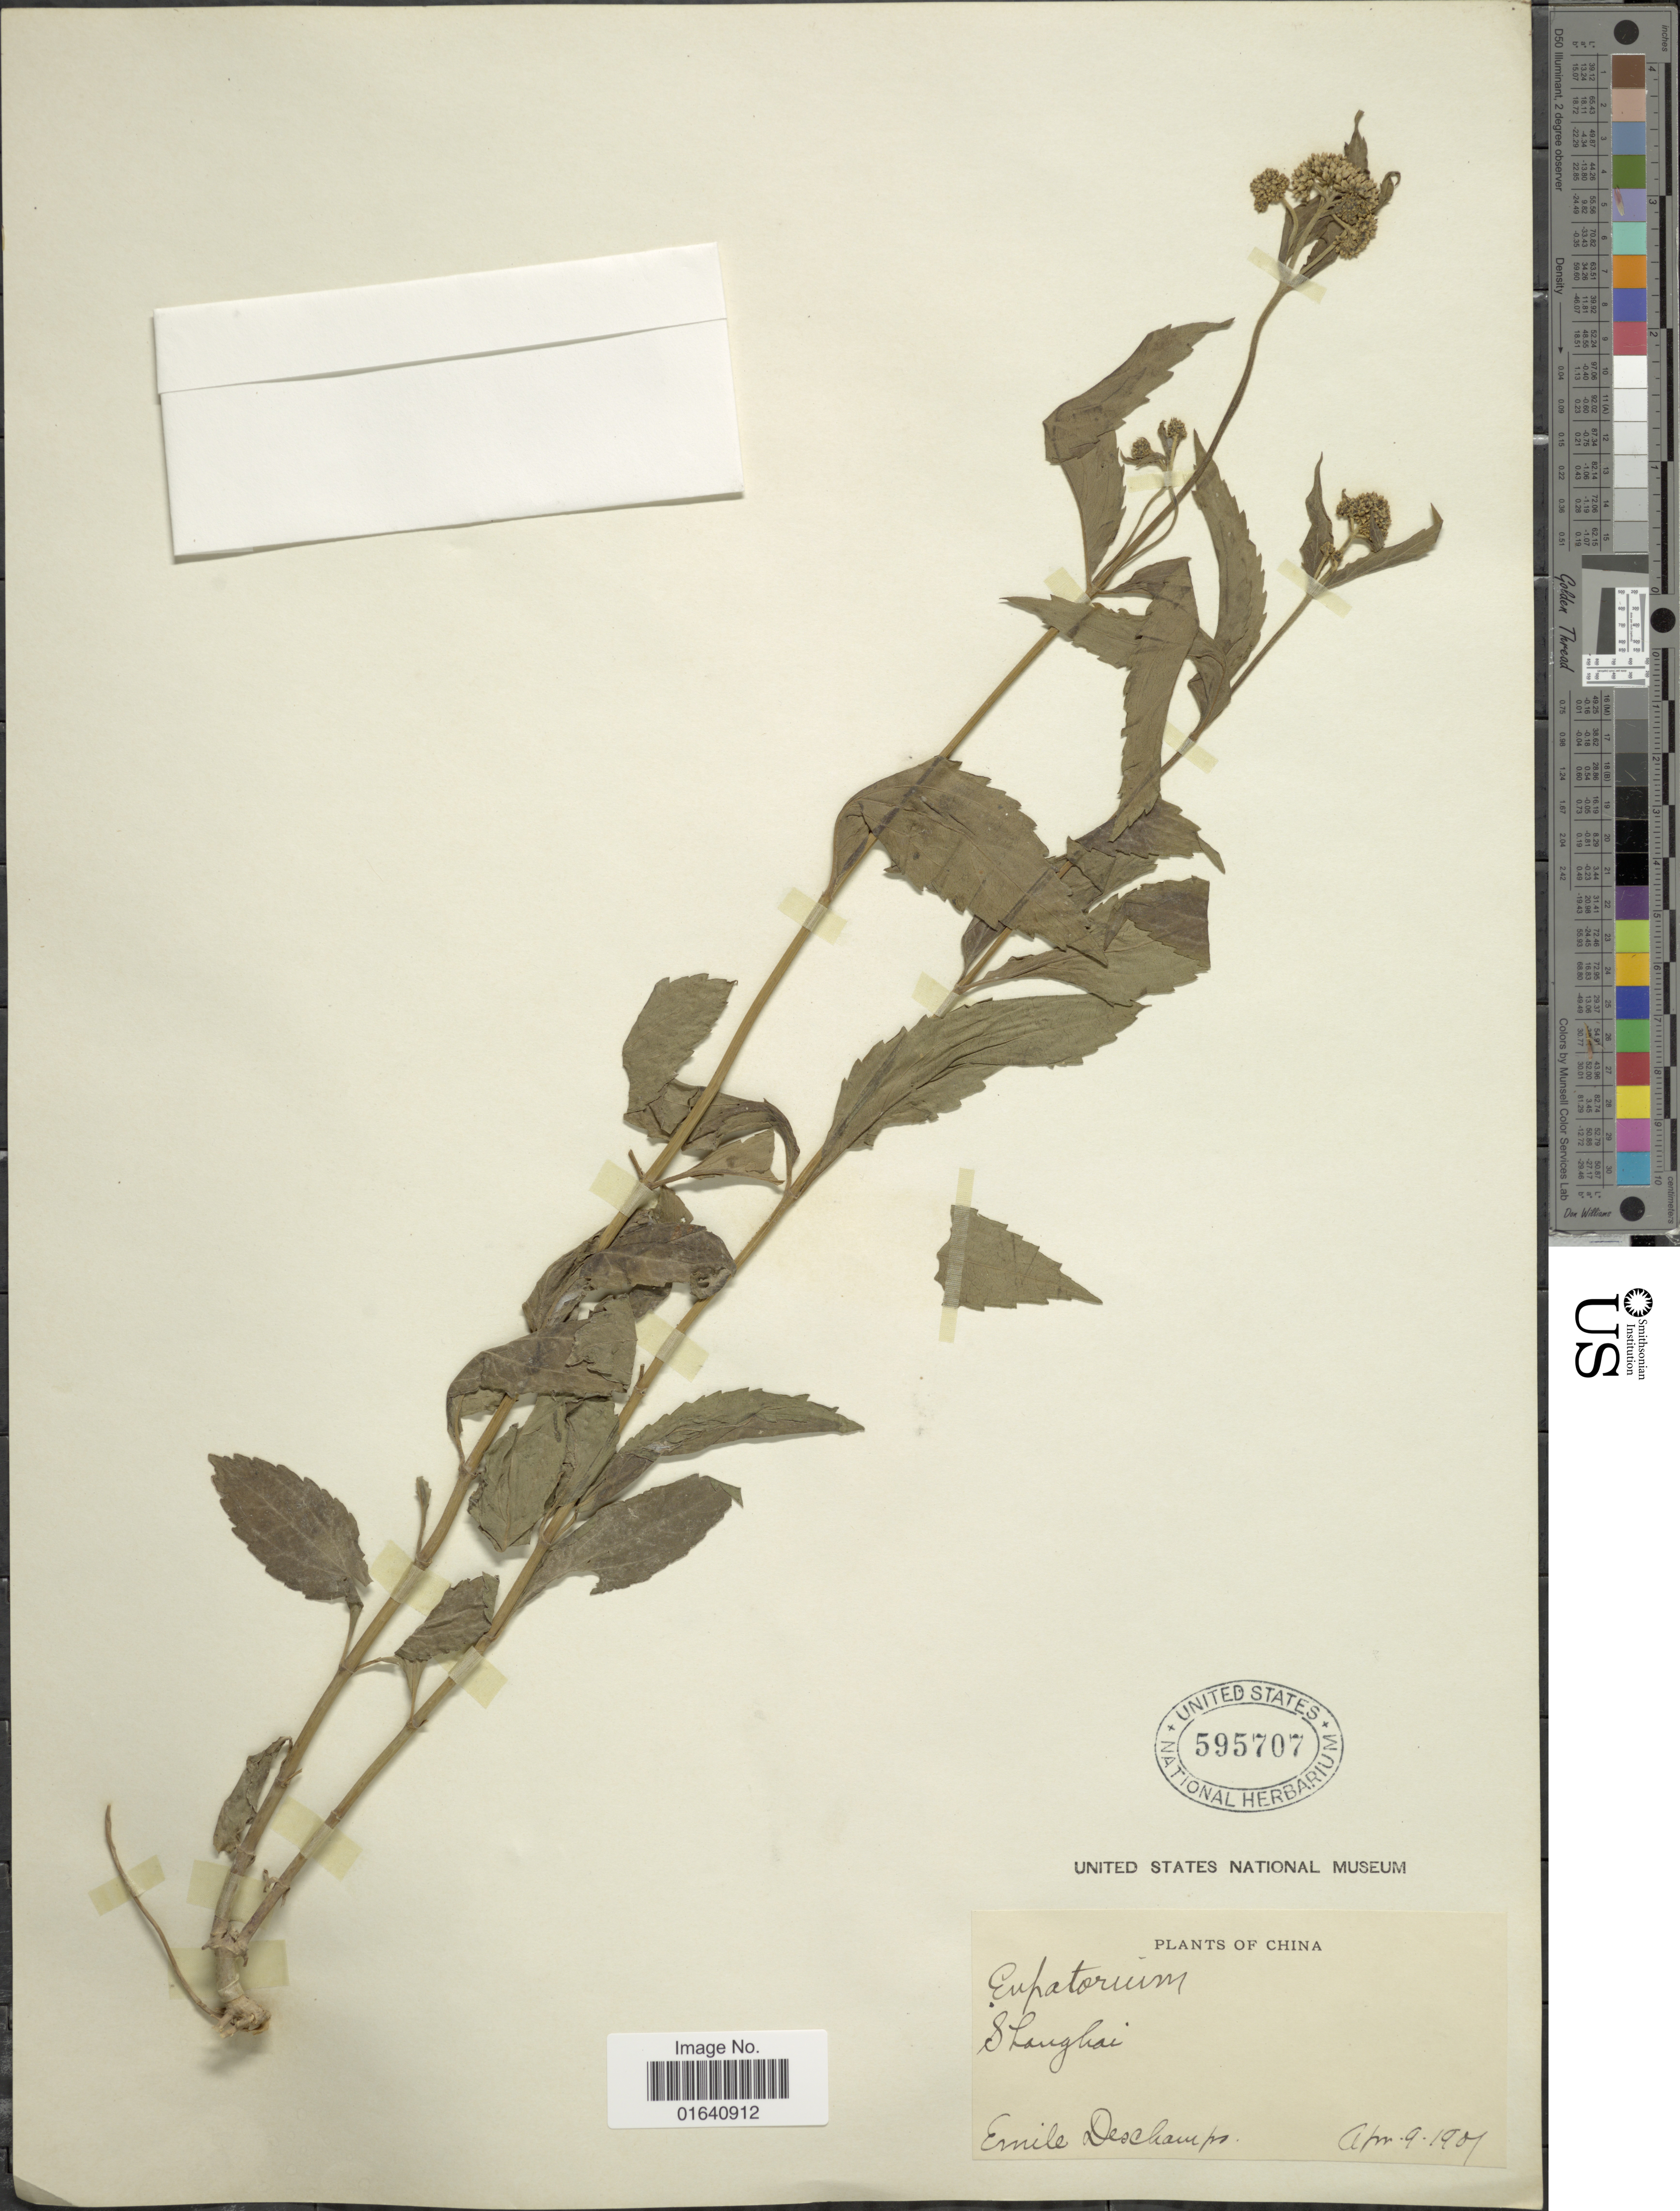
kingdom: Plantae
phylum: Tracheophyta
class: Magnoliopsida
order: Asterales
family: Asteraceae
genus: Eupatorium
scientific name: Eupatorium sp.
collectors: E. Deschamps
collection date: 1901-04-09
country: China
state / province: Shanghai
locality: Shanghai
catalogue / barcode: US 595707